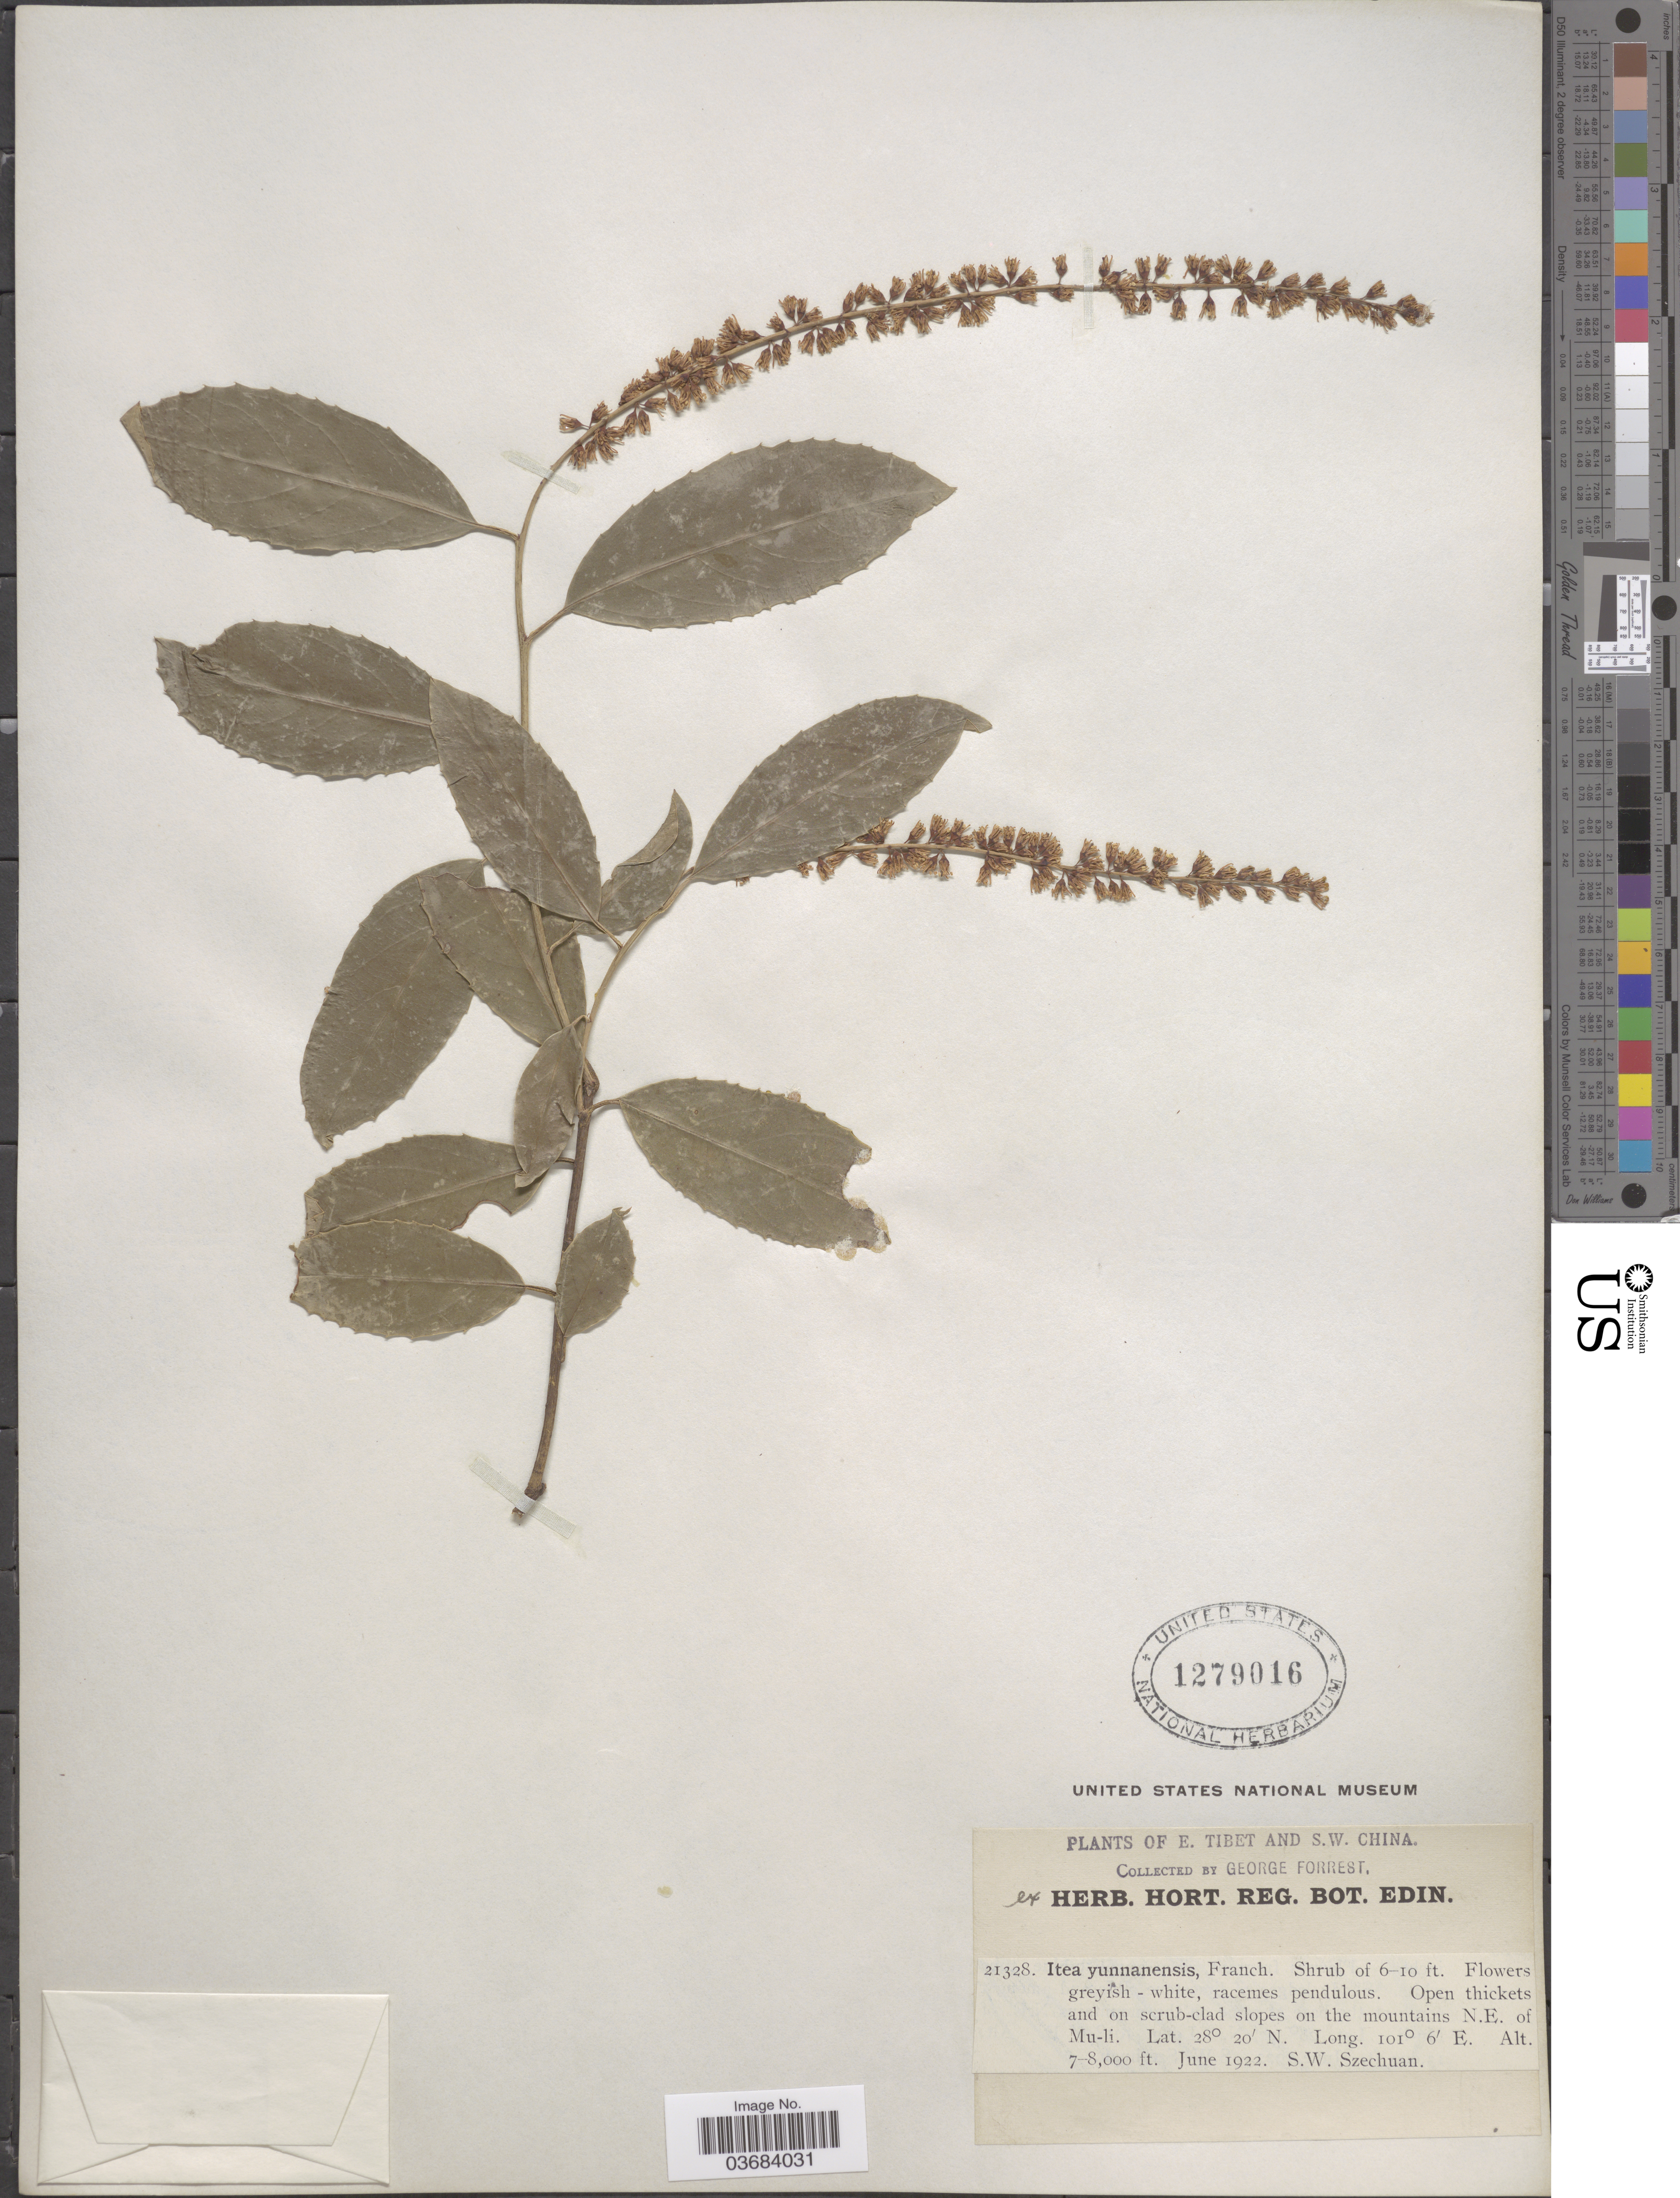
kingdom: Plantae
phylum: Tracheophyta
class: Magnoliopsida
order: Saxifragales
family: Iteaceae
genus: Itea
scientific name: Itea yunnanensis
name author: Franch.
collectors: G. Forrest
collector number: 21328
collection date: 1922-06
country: China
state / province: Sichuan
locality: S.W. China. Open thickets and on scrub-clad slopes on the mountains N.E. of Mu-li. S.W. Szechuan.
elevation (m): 2134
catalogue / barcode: US 1279016